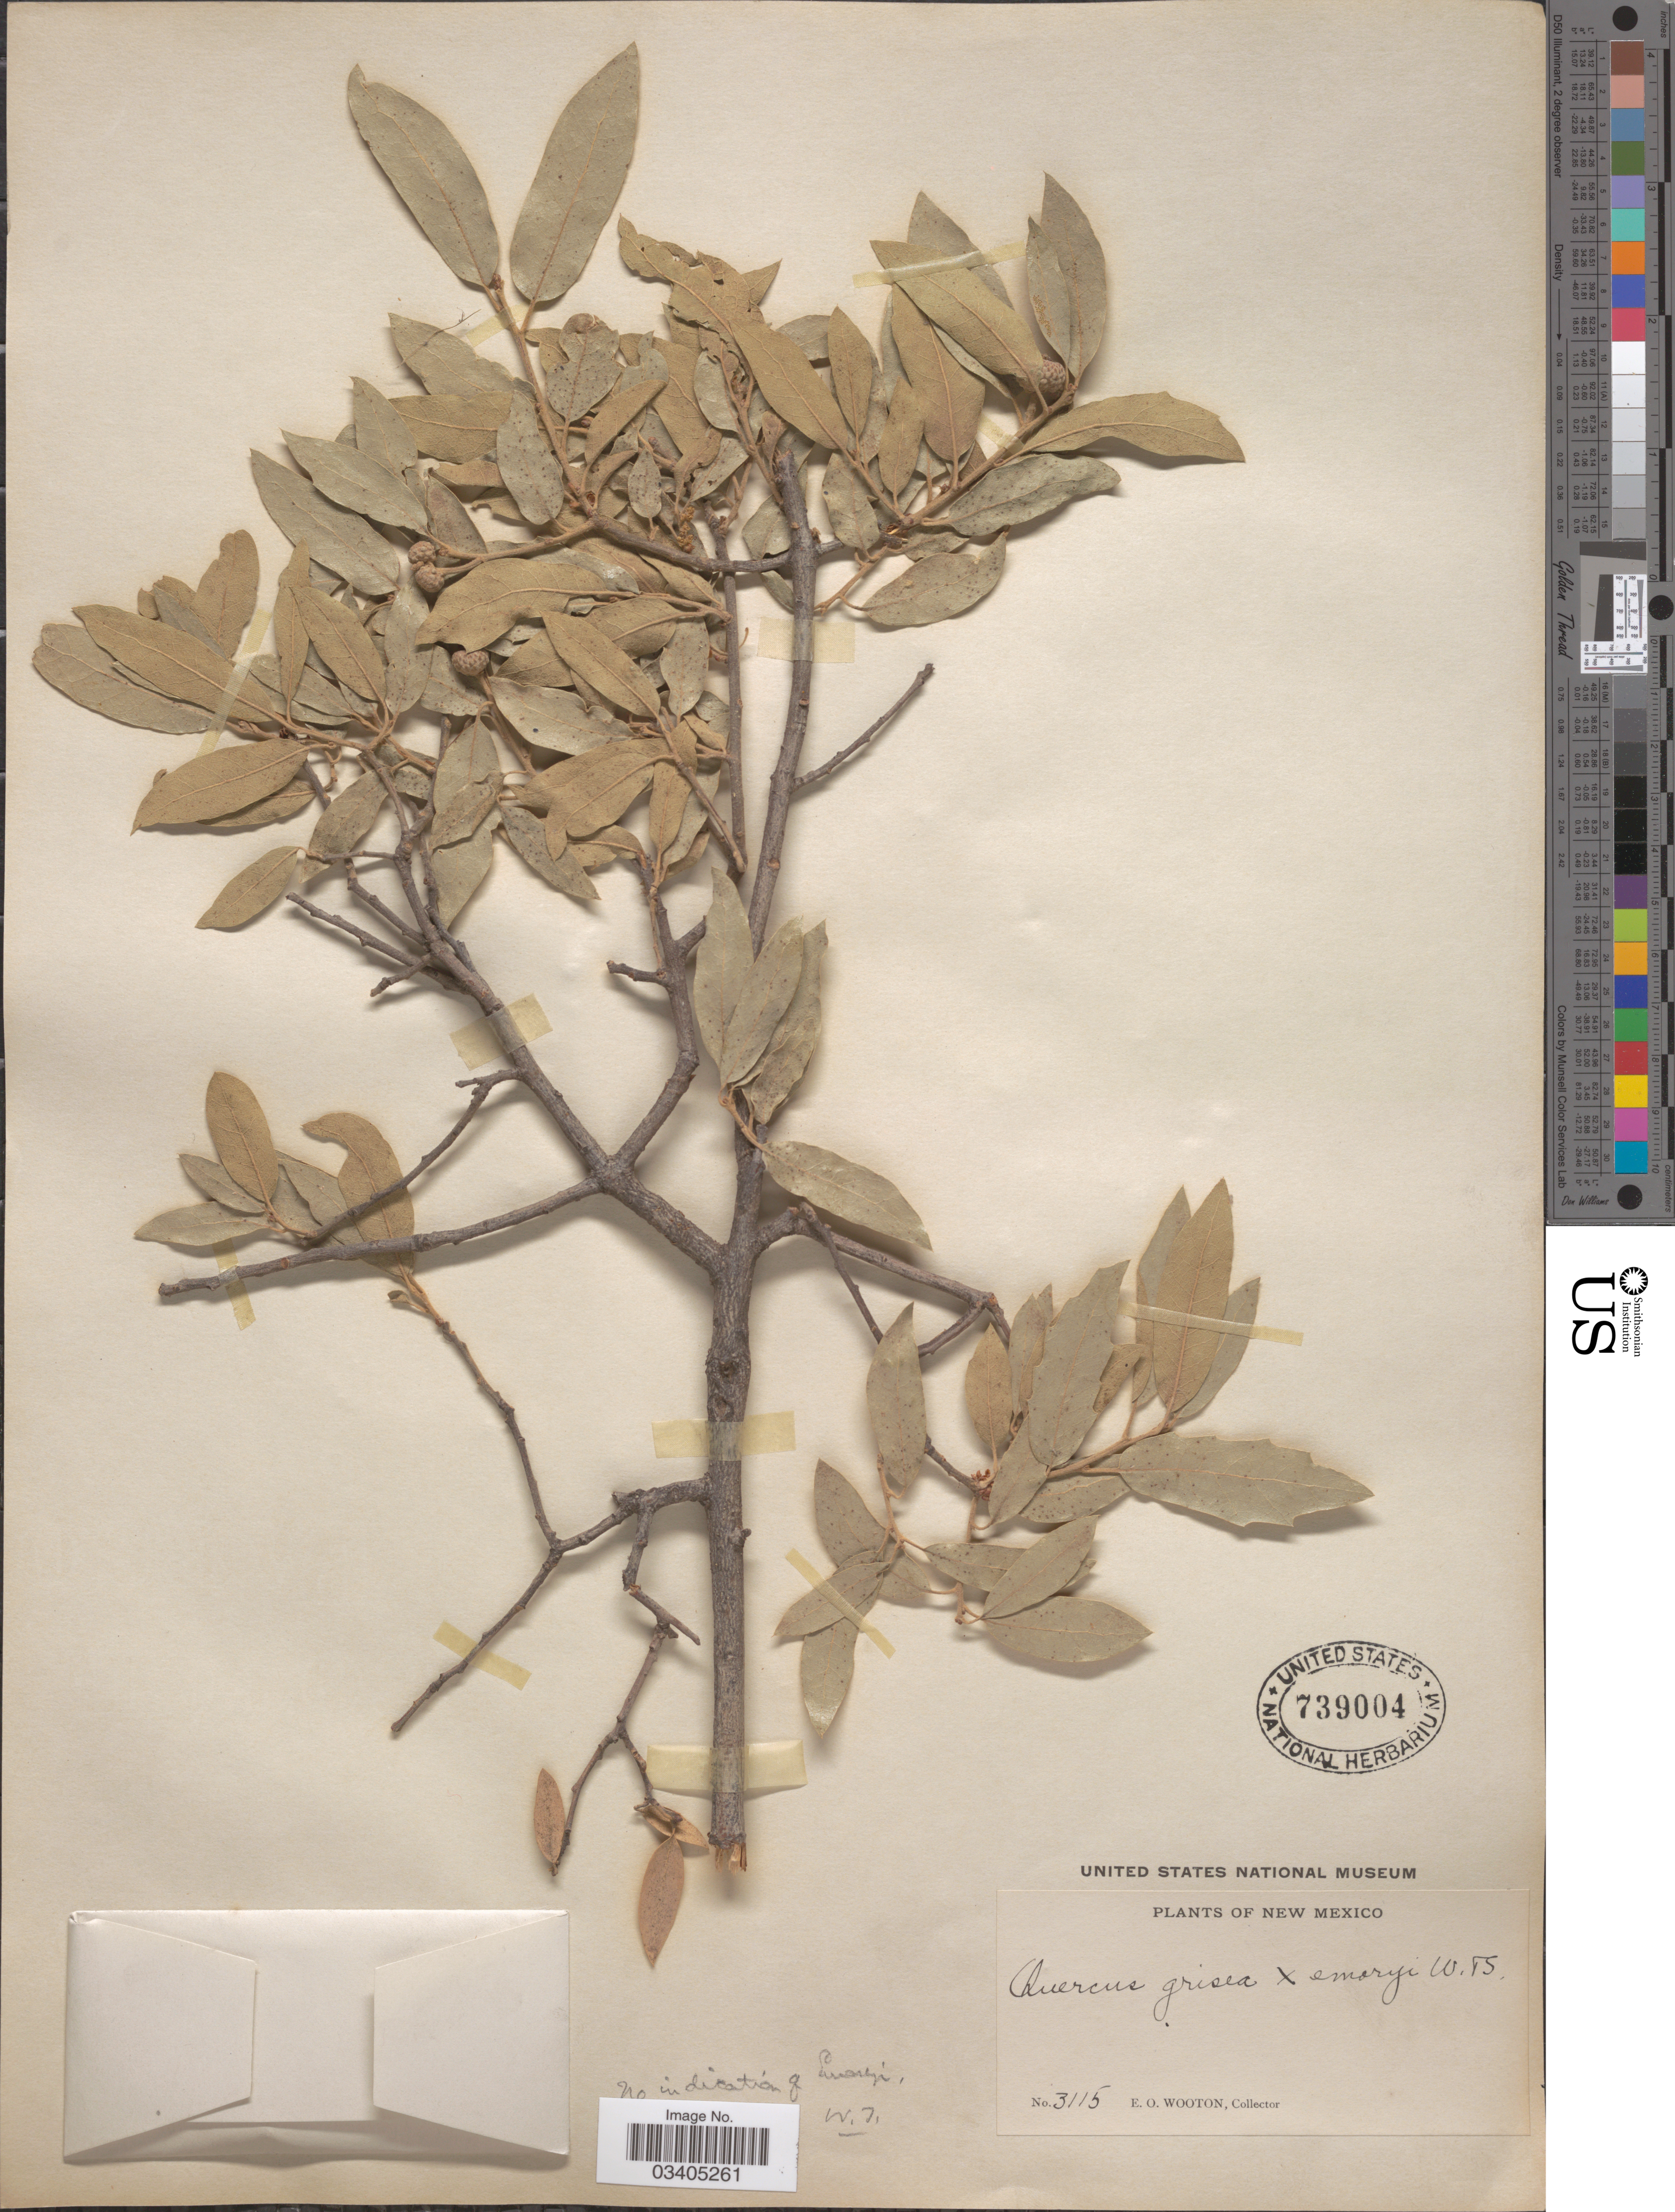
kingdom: Plantae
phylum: Tracheophyta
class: Magnoliopsida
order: Fagales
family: Fagaceae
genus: Quercus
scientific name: Quercus grisea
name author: Liebm.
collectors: E. O. Wooton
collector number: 3115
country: United States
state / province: New Mexico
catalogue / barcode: US 739004